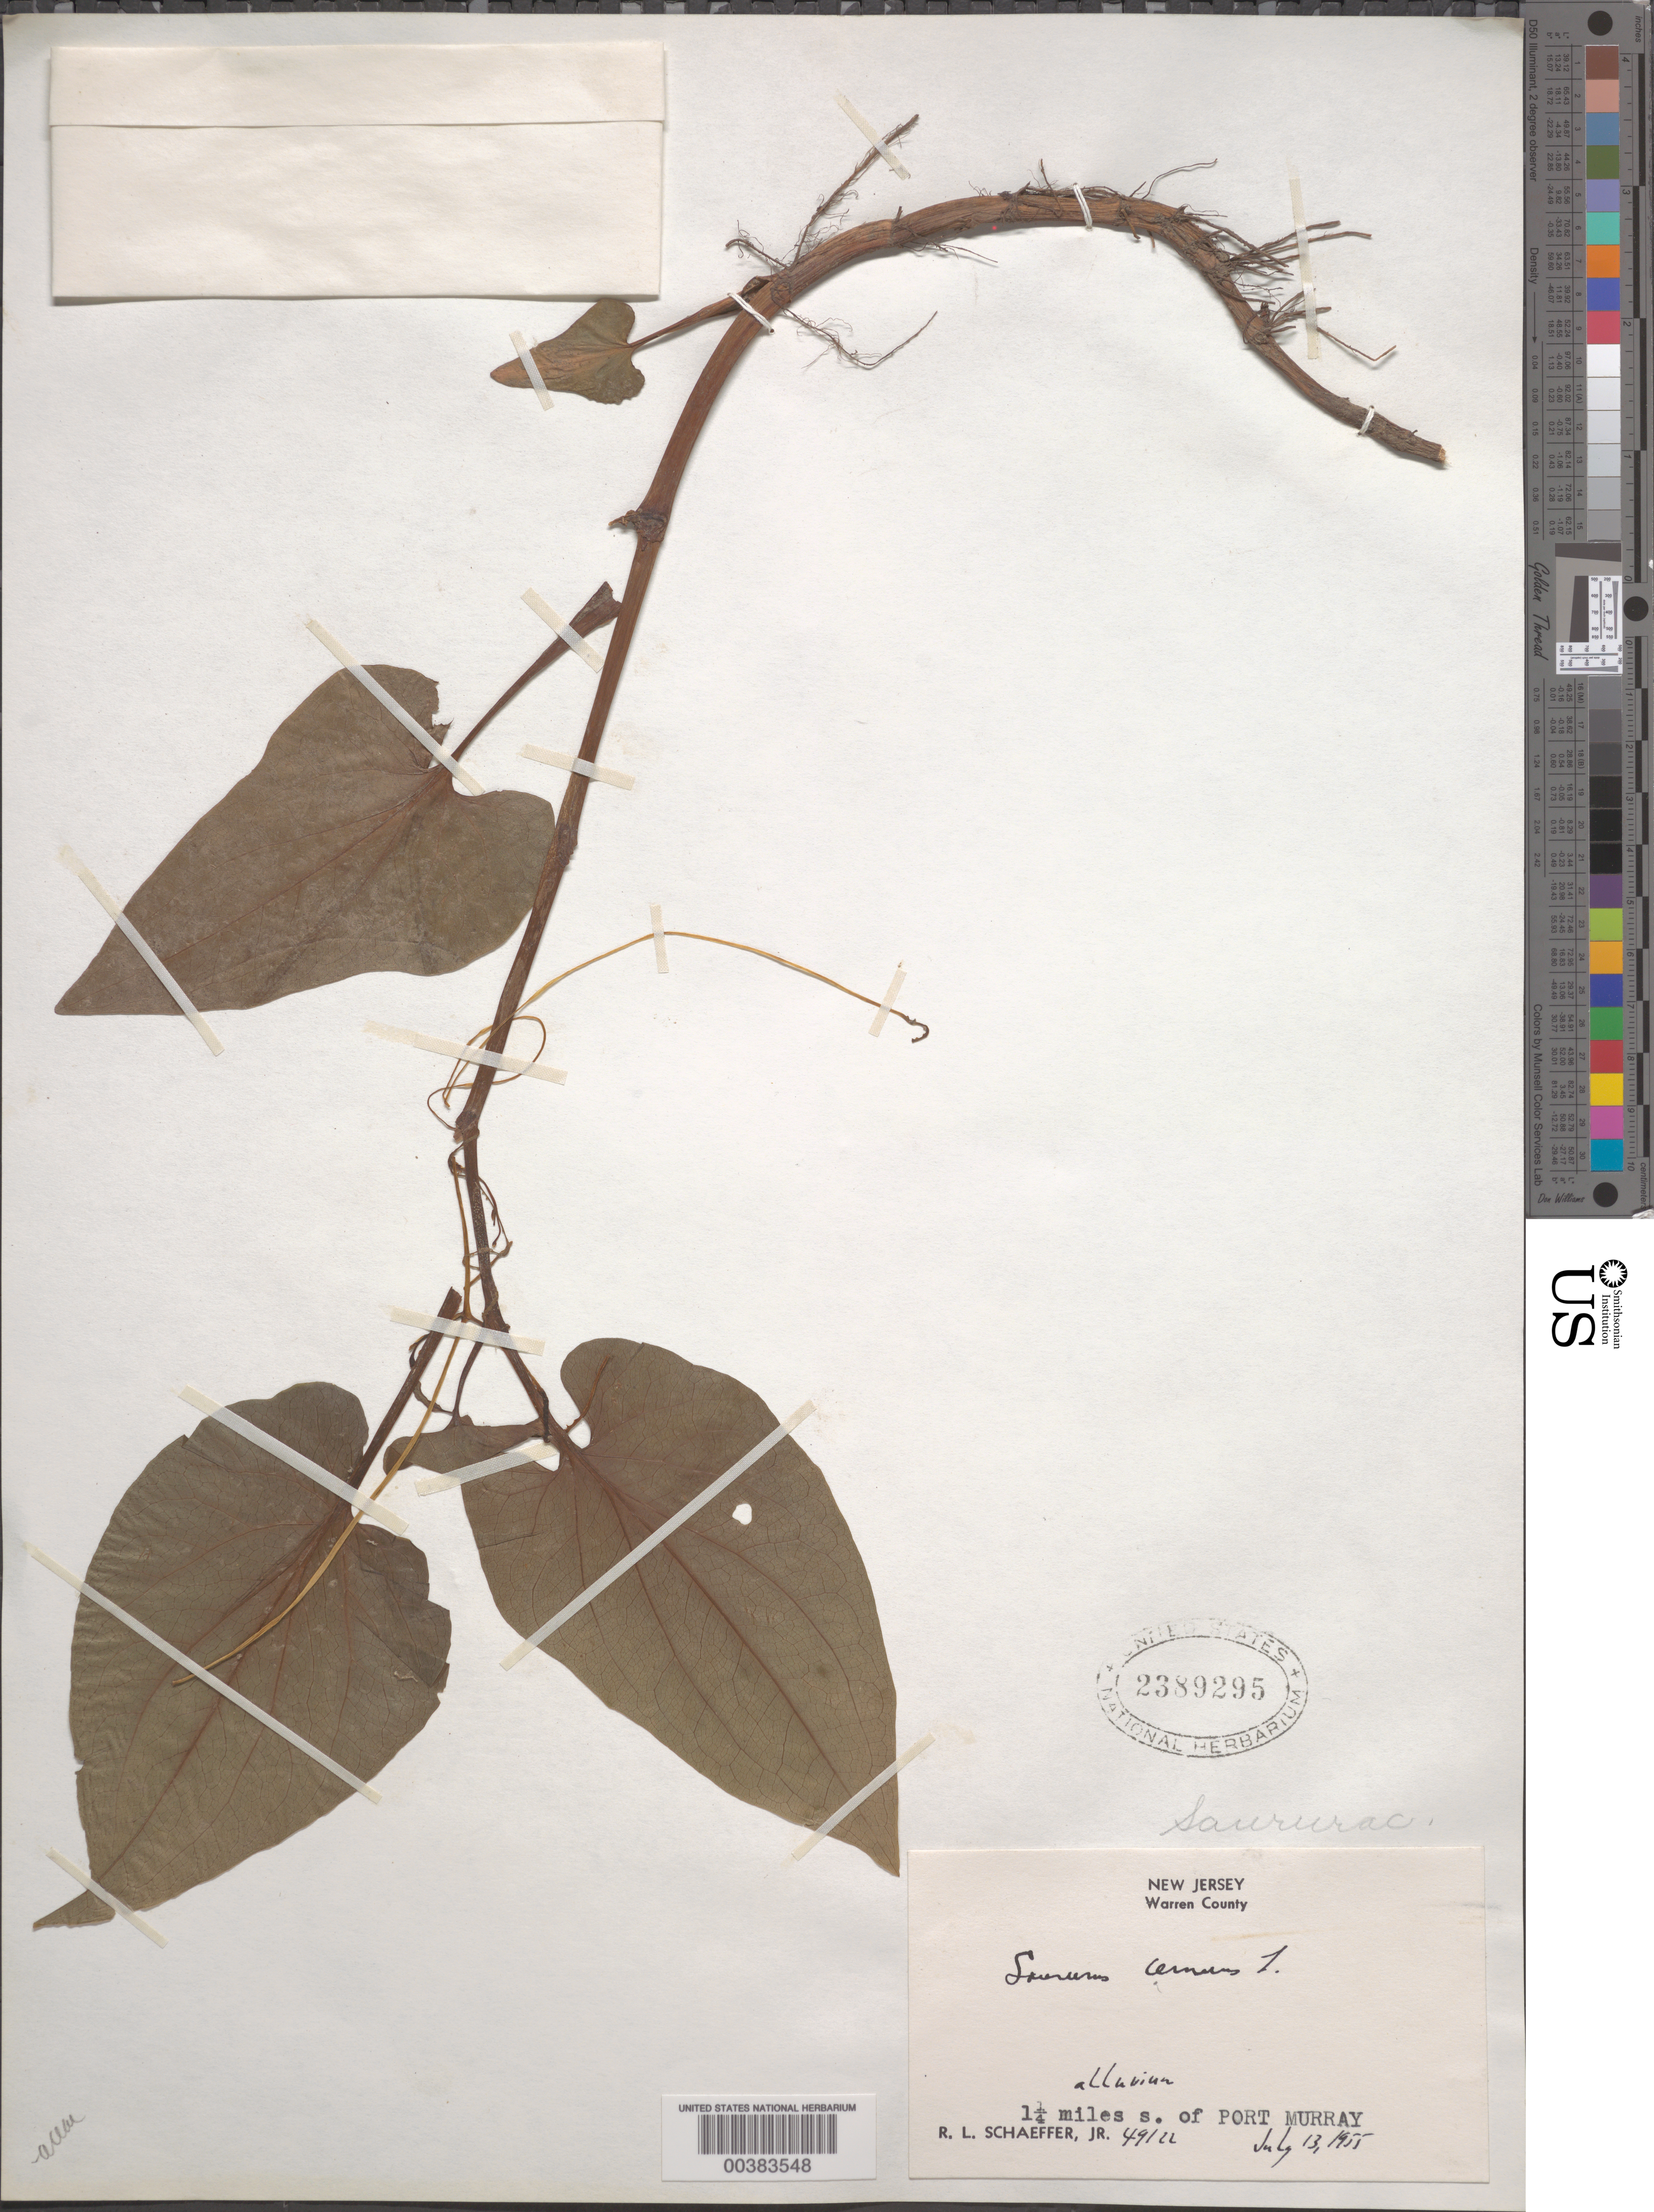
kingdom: Plantae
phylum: Tracheophyta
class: Magnoliopsida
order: Piperales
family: Saururaceae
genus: Saururus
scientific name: Saururus cernuus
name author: L.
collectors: R. Schaeffer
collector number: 49122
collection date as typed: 13 Jul 1955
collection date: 1955-07-13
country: United States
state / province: New Jersey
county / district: Warren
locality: S of port murray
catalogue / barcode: US 2389295